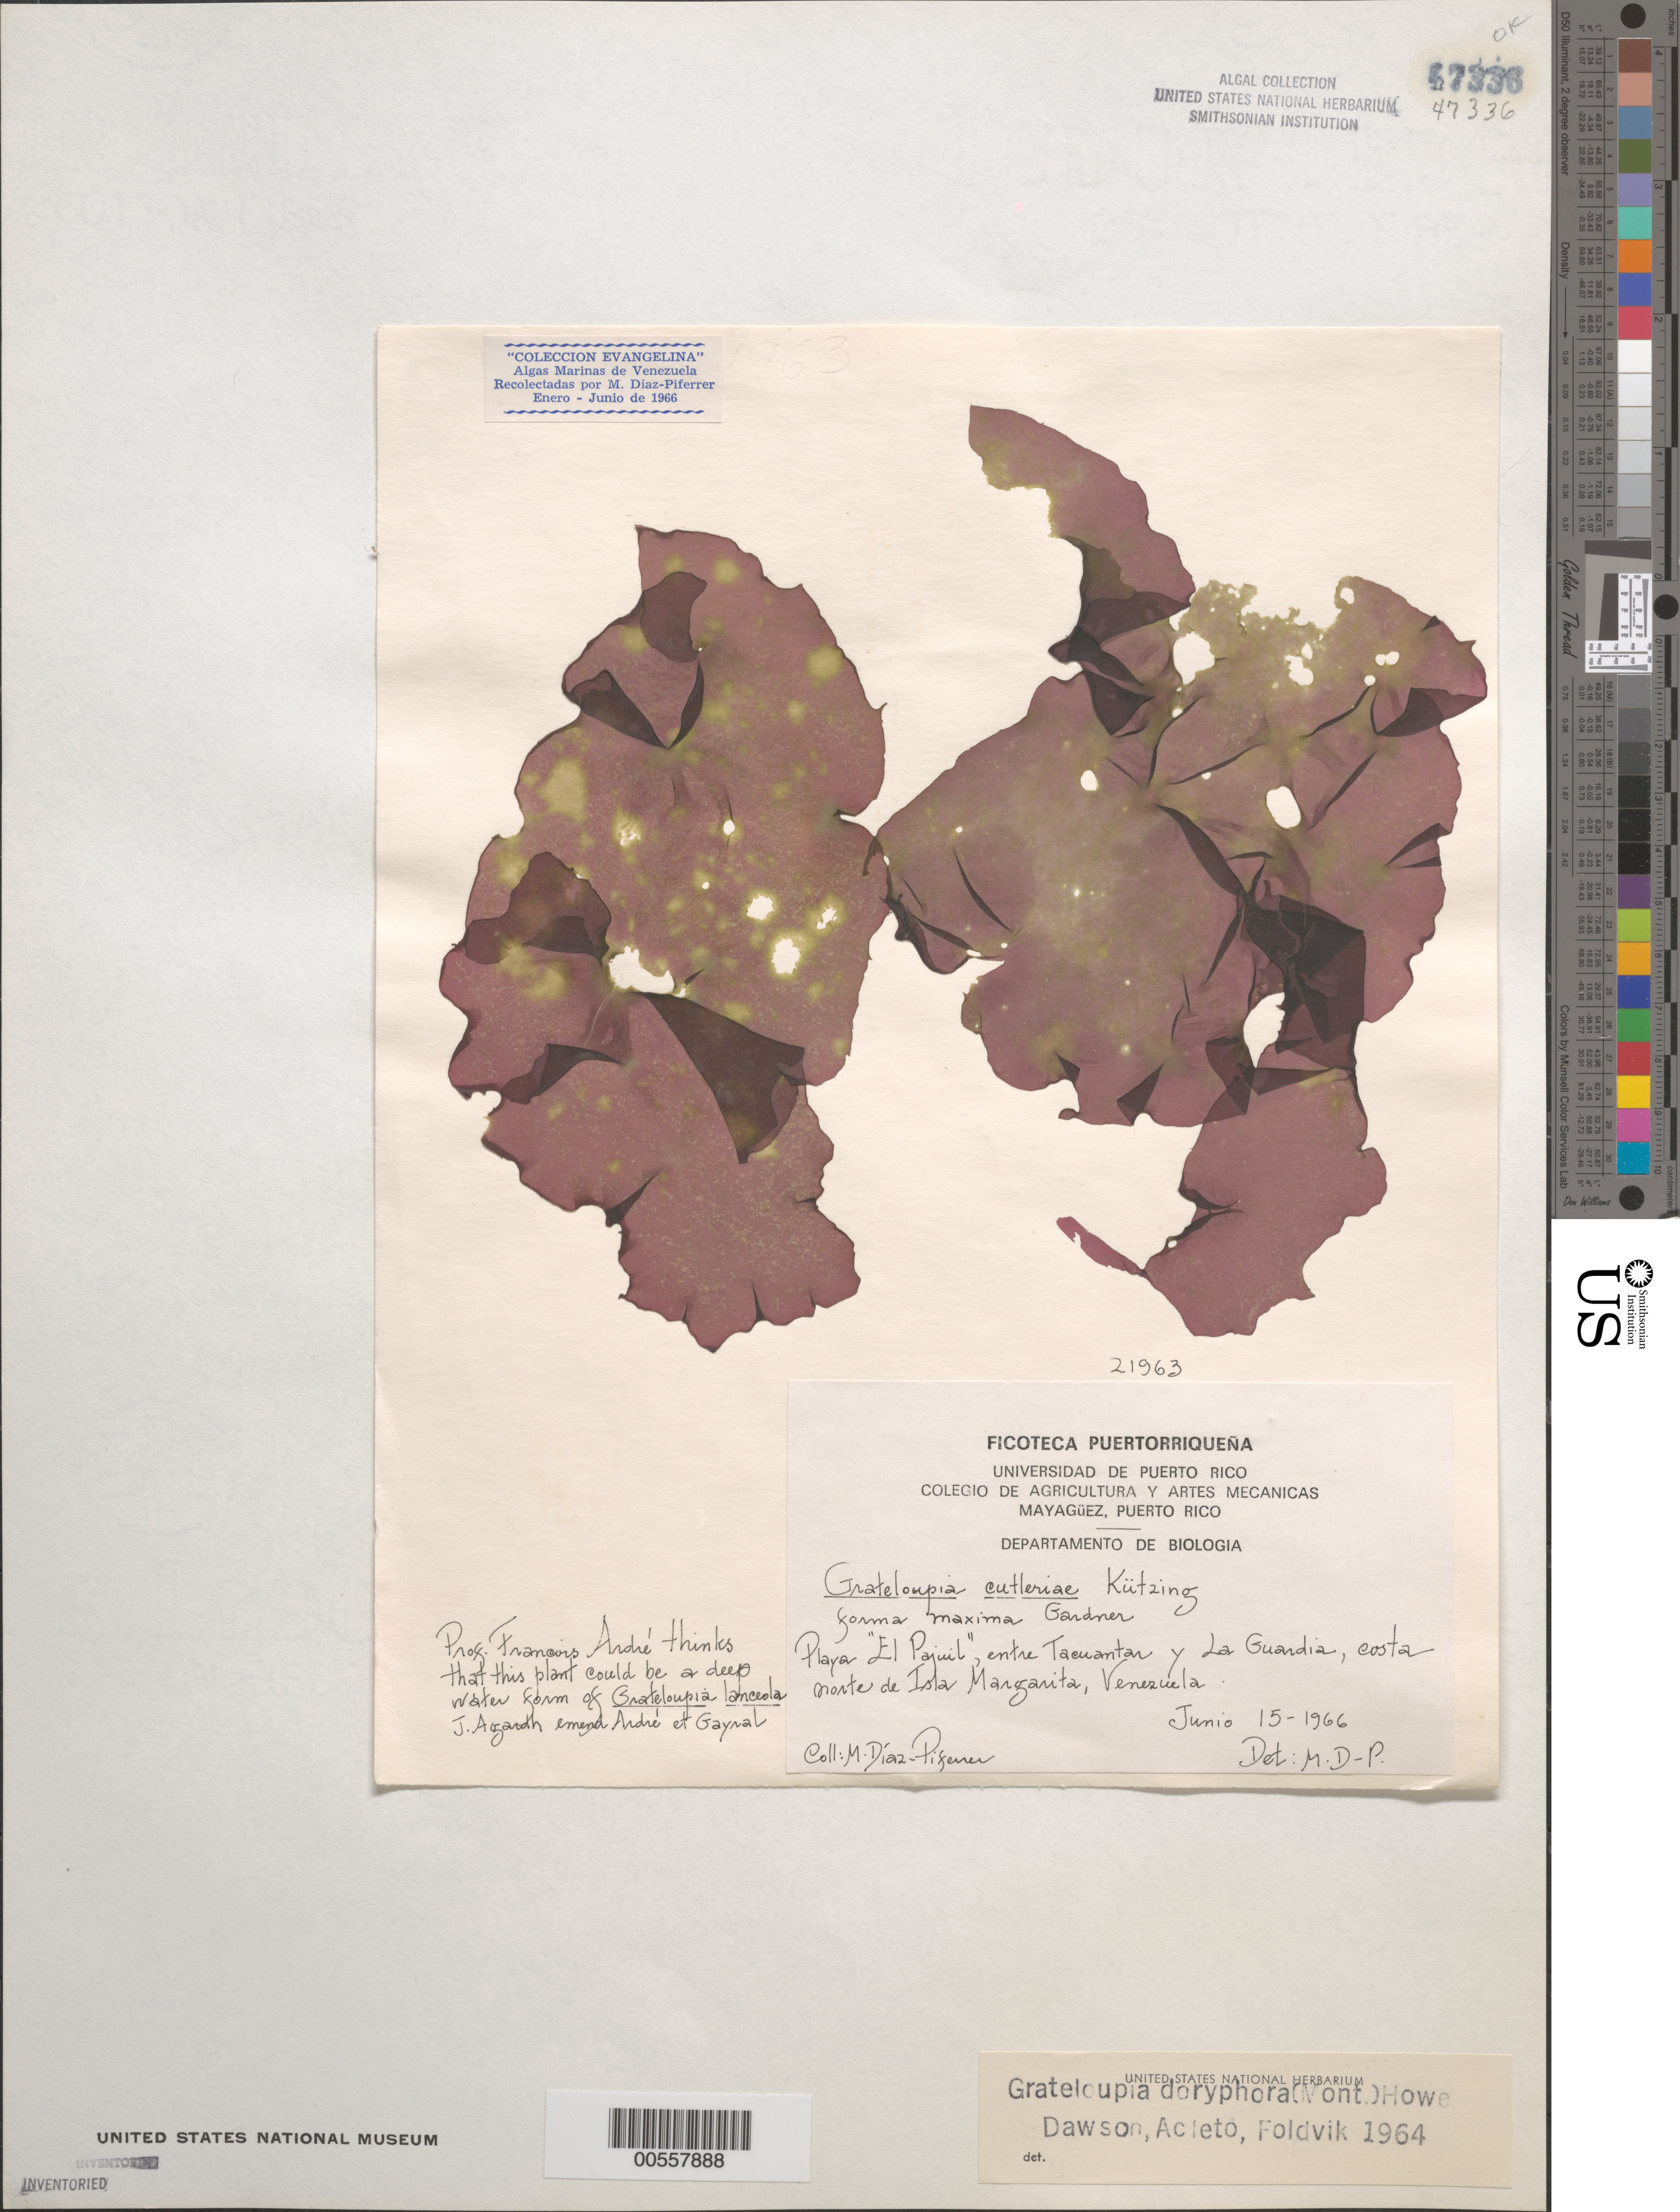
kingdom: Plantae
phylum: Rhodophyta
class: Florideophyceae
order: Halymeniales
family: Halymeniaceae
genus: Grateloupia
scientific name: Grateloupia doryphora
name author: (Mont.) Howe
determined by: Dawson, E. Y.; Acleto O., C.; Foldvik, N.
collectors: M. Diaz-Piferrer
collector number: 21963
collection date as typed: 15 Jun 1966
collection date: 1966-06-15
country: Venezuela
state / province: Nueva Esparta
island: Margarita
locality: Playa El Pajuil, between Tacuantar and La Guardia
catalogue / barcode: US 47336